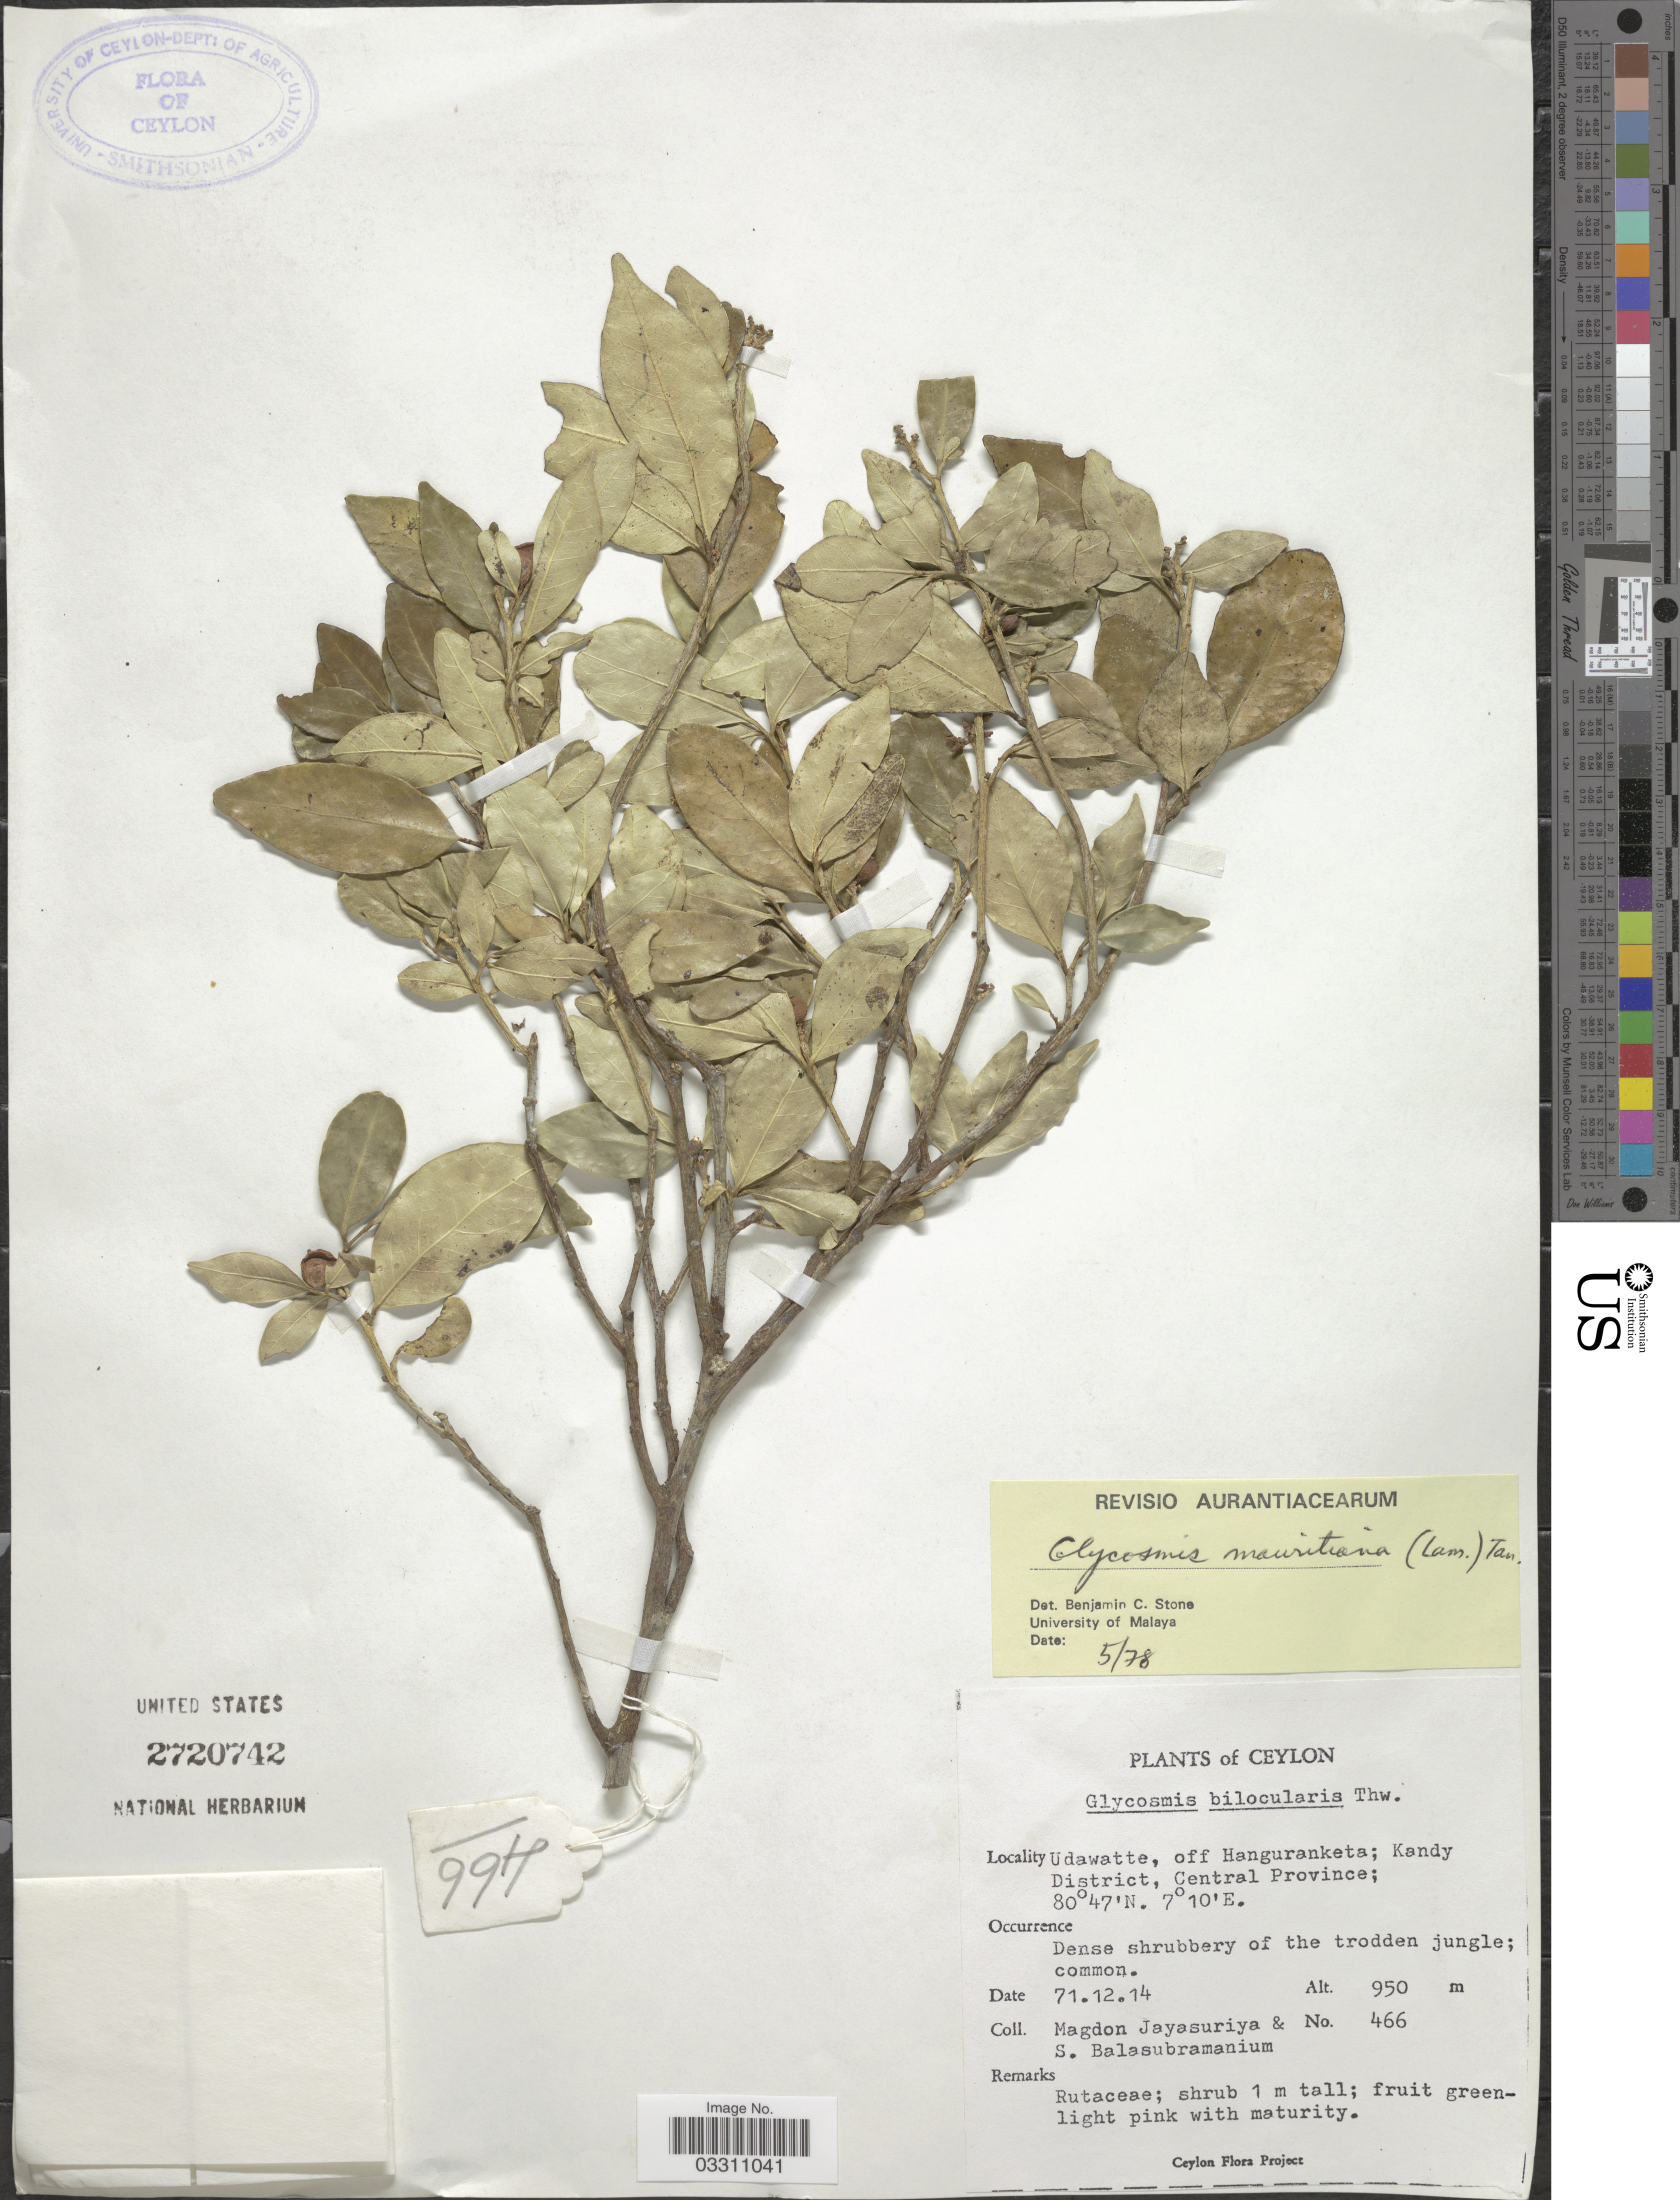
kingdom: Plantae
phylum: Tracheophyta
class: Magnoliopsida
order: Sapindales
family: Rutaceae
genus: Glycosmis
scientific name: Glycosmis mauritiana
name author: (Lamkey) Tanaka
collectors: A. H. Jayasuriya & S. Balasubramanium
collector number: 466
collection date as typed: Transcribed d/m/y: 14/12/71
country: Sri Lanka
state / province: Central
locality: Ceylon, Udawatte, off Hanguranketa; Kandy District.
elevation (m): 950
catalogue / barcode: US 2720742